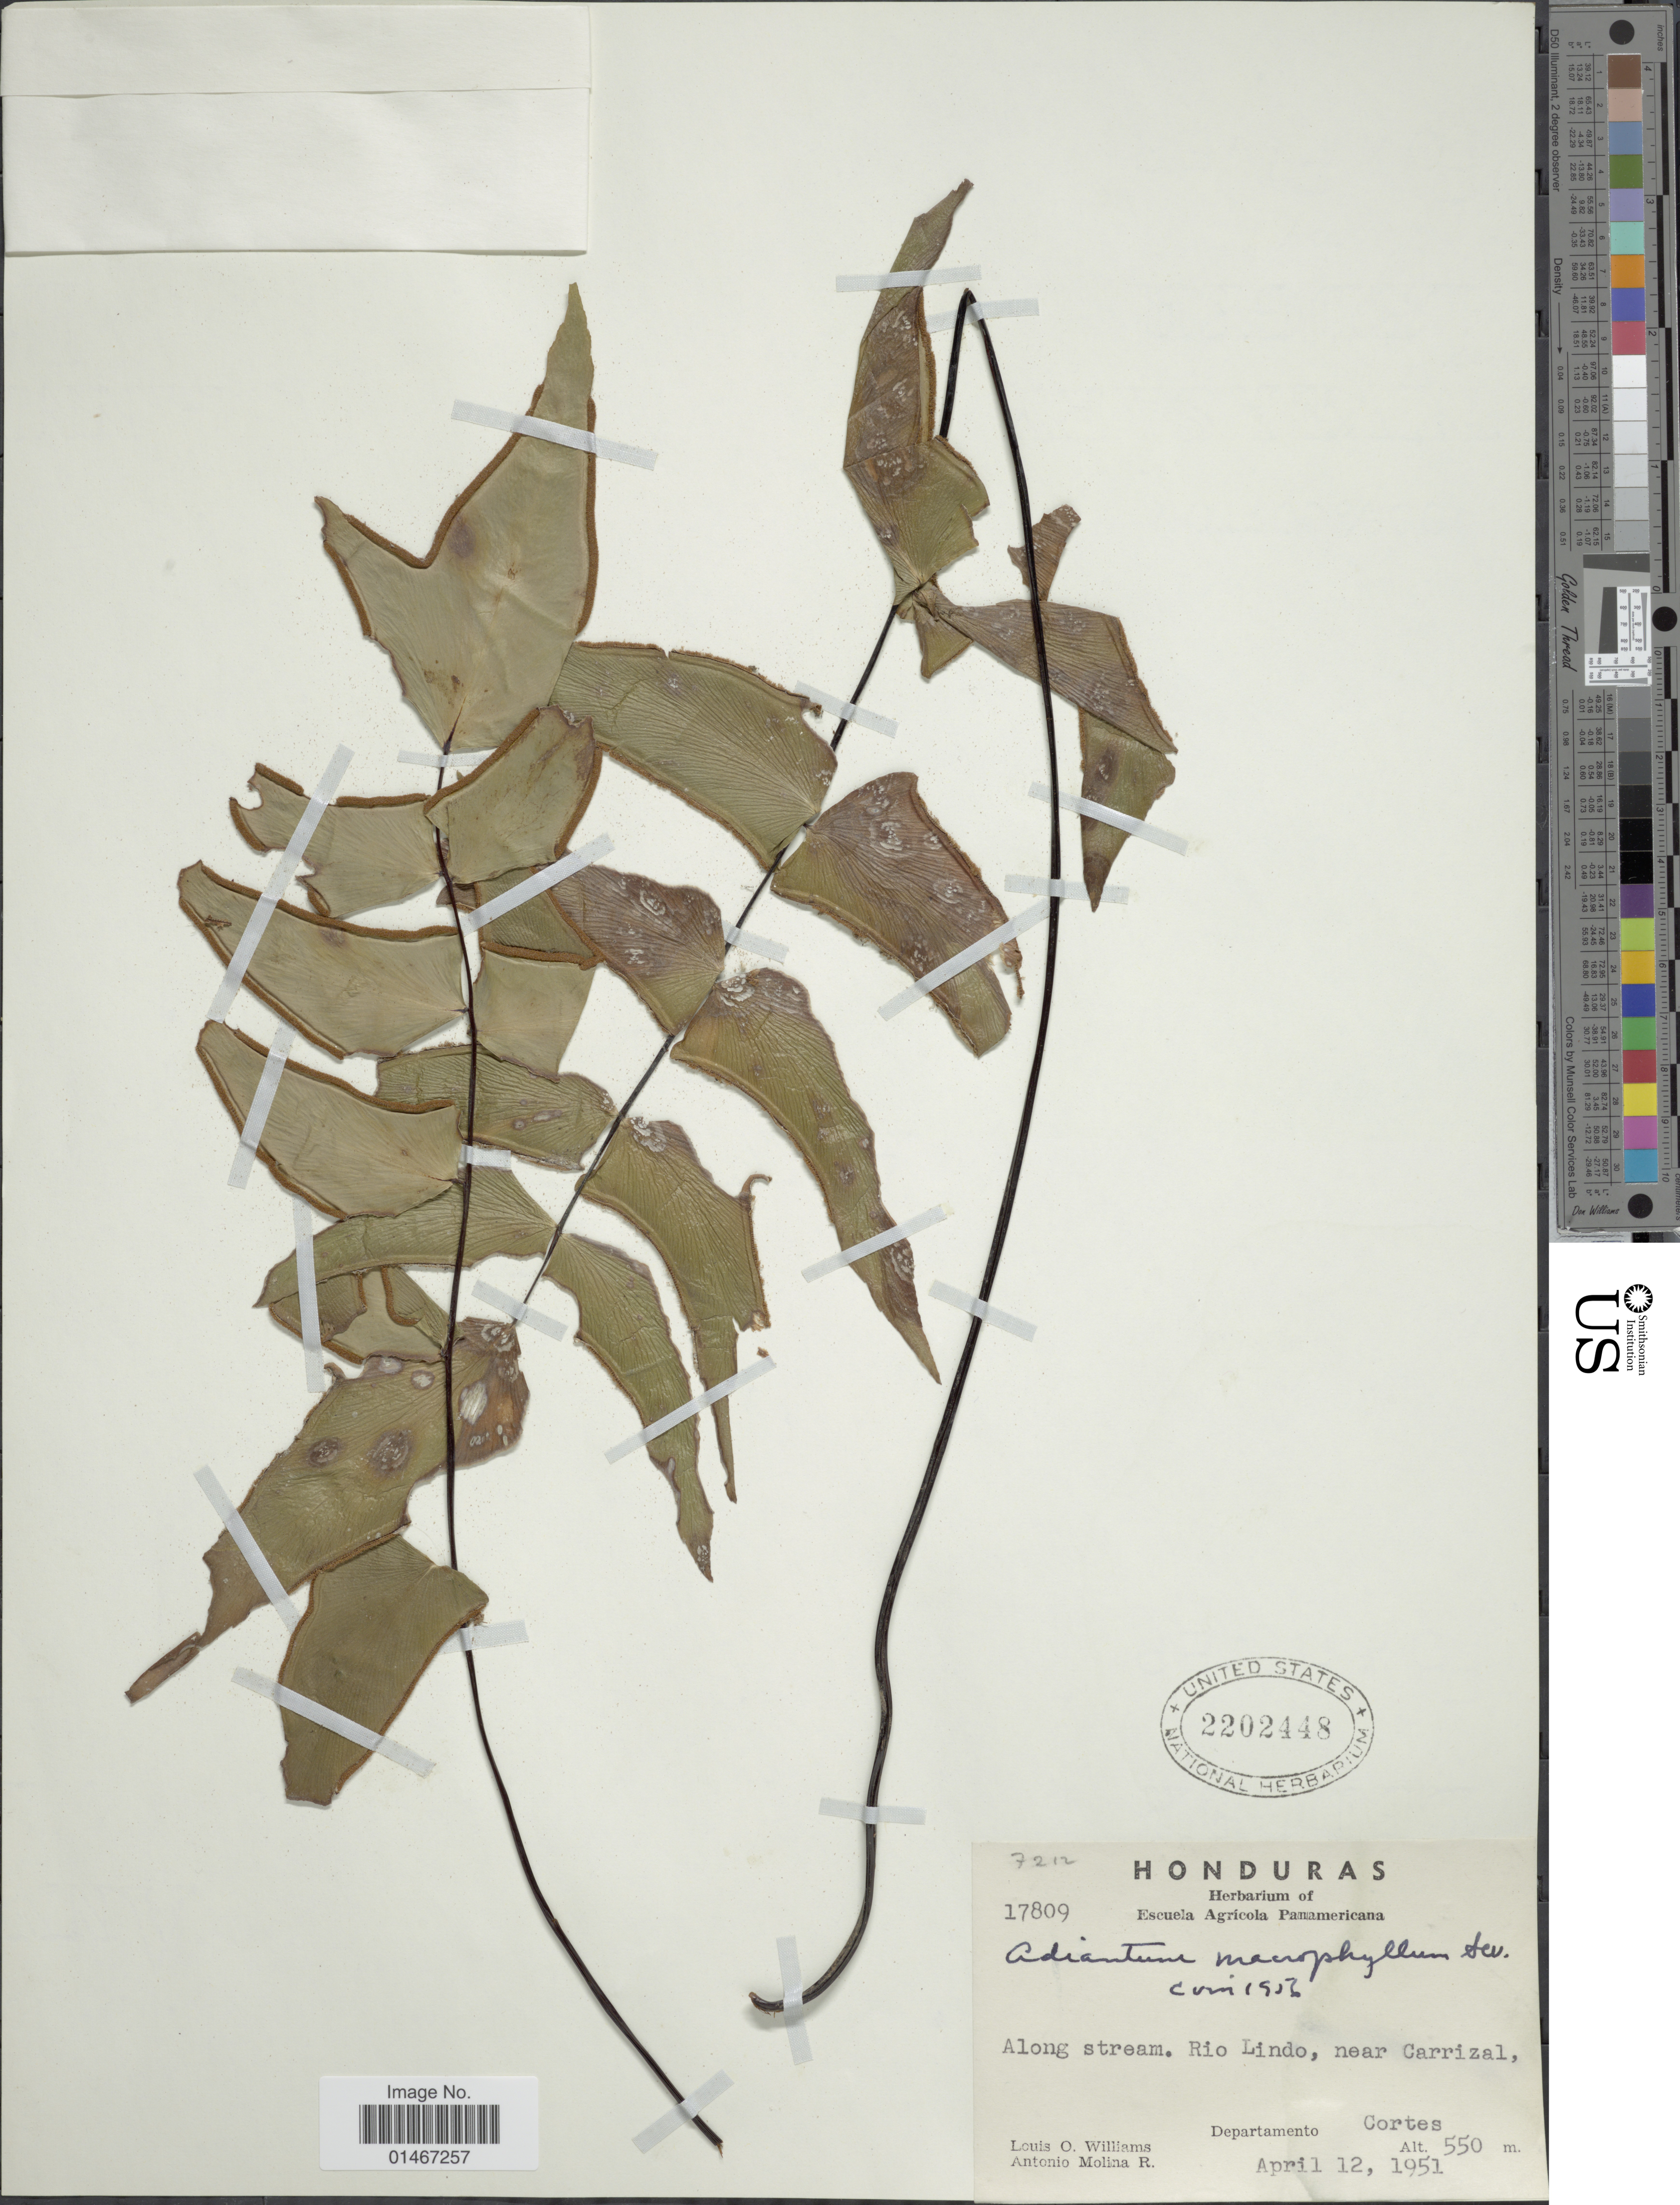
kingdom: Plantae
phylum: Tracheophyta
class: Polypodiopsida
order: Polypodiales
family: Pteridaceae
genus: Adiantum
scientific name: Adiantum macrophyllum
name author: Sw.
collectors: L. O. Williams & A. Molina R.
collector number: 17809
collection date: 1951-04-12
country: Honduras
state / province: Cortés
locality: Along stream. Rio Lindo, near Carrizal. Departamento Cortes.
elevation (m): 550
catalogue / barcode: US 2202448